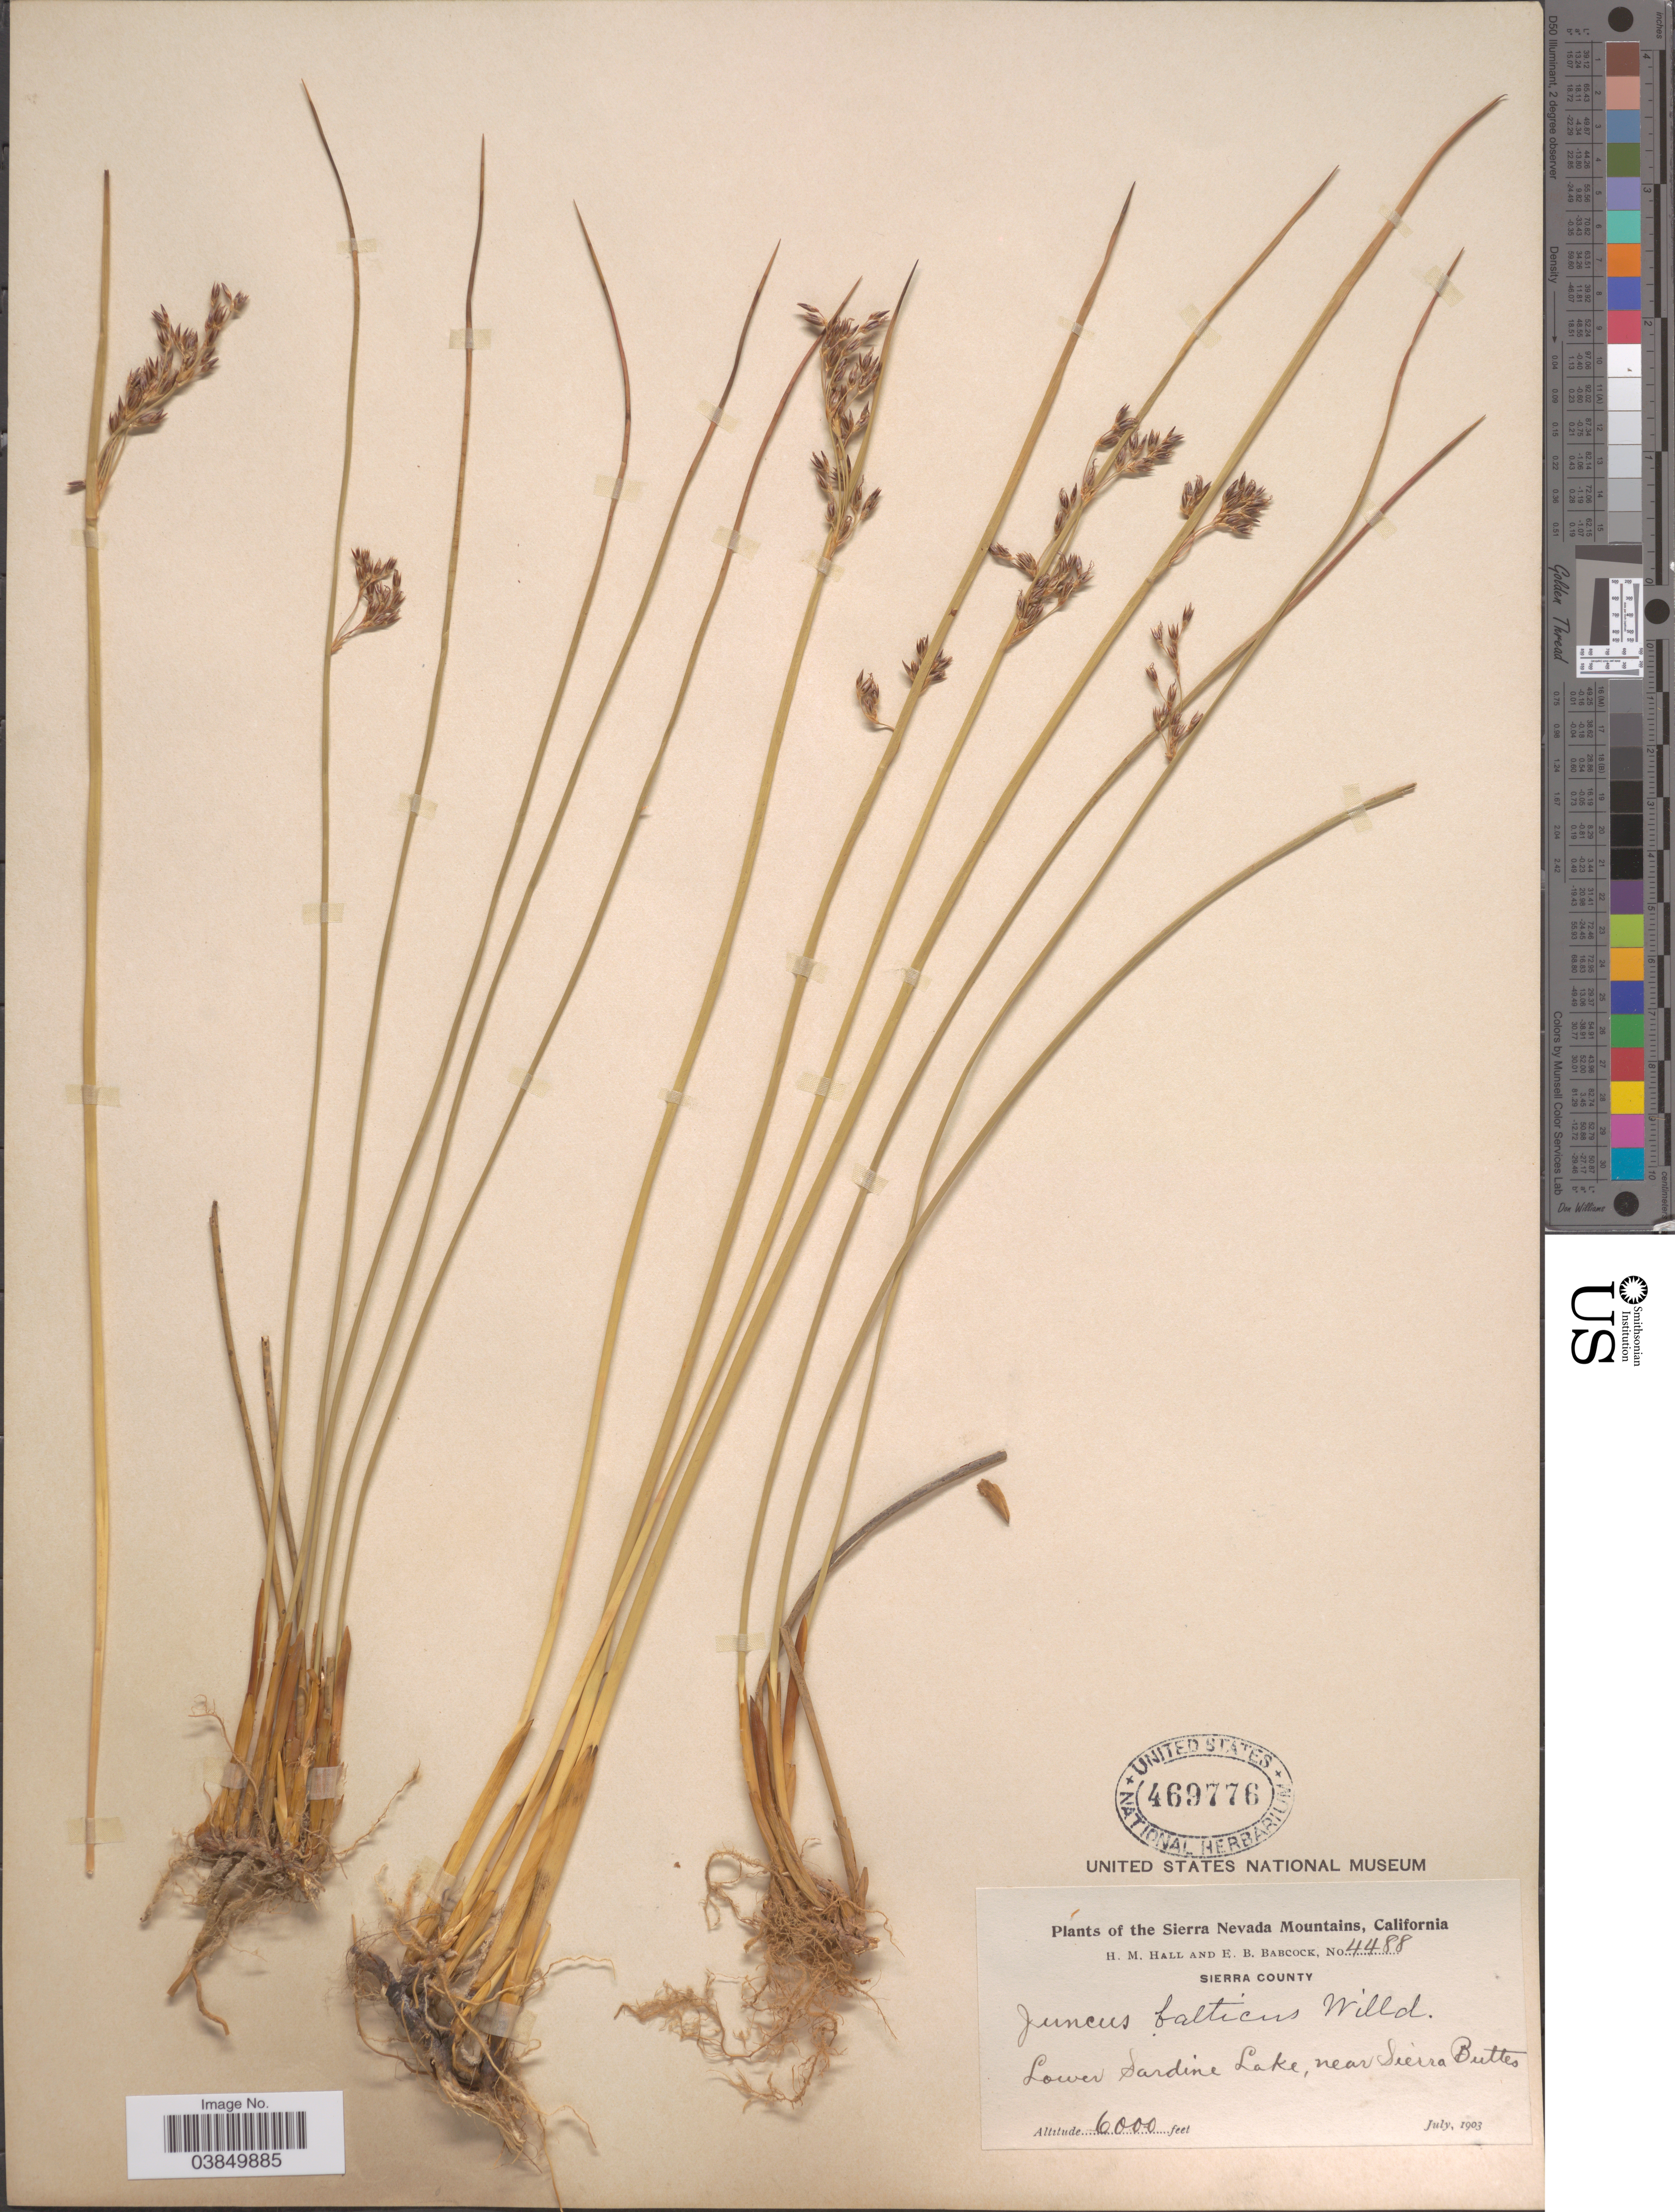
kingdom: Plantae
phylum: Tracheophyta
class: Liliopsida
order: Poales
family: Juncaceae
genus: Juncus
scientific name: Juncus balticus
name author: Willd.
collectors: H. M. Hall & E. B. Babcock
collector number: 4488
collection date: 1903-07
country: United States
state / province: California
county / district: Sierra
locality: The Sierra Nevada Mountains. Sierra County. Lower Sardine Lake, near Sierra Buttes.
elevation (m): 1829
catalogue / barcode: US 469776